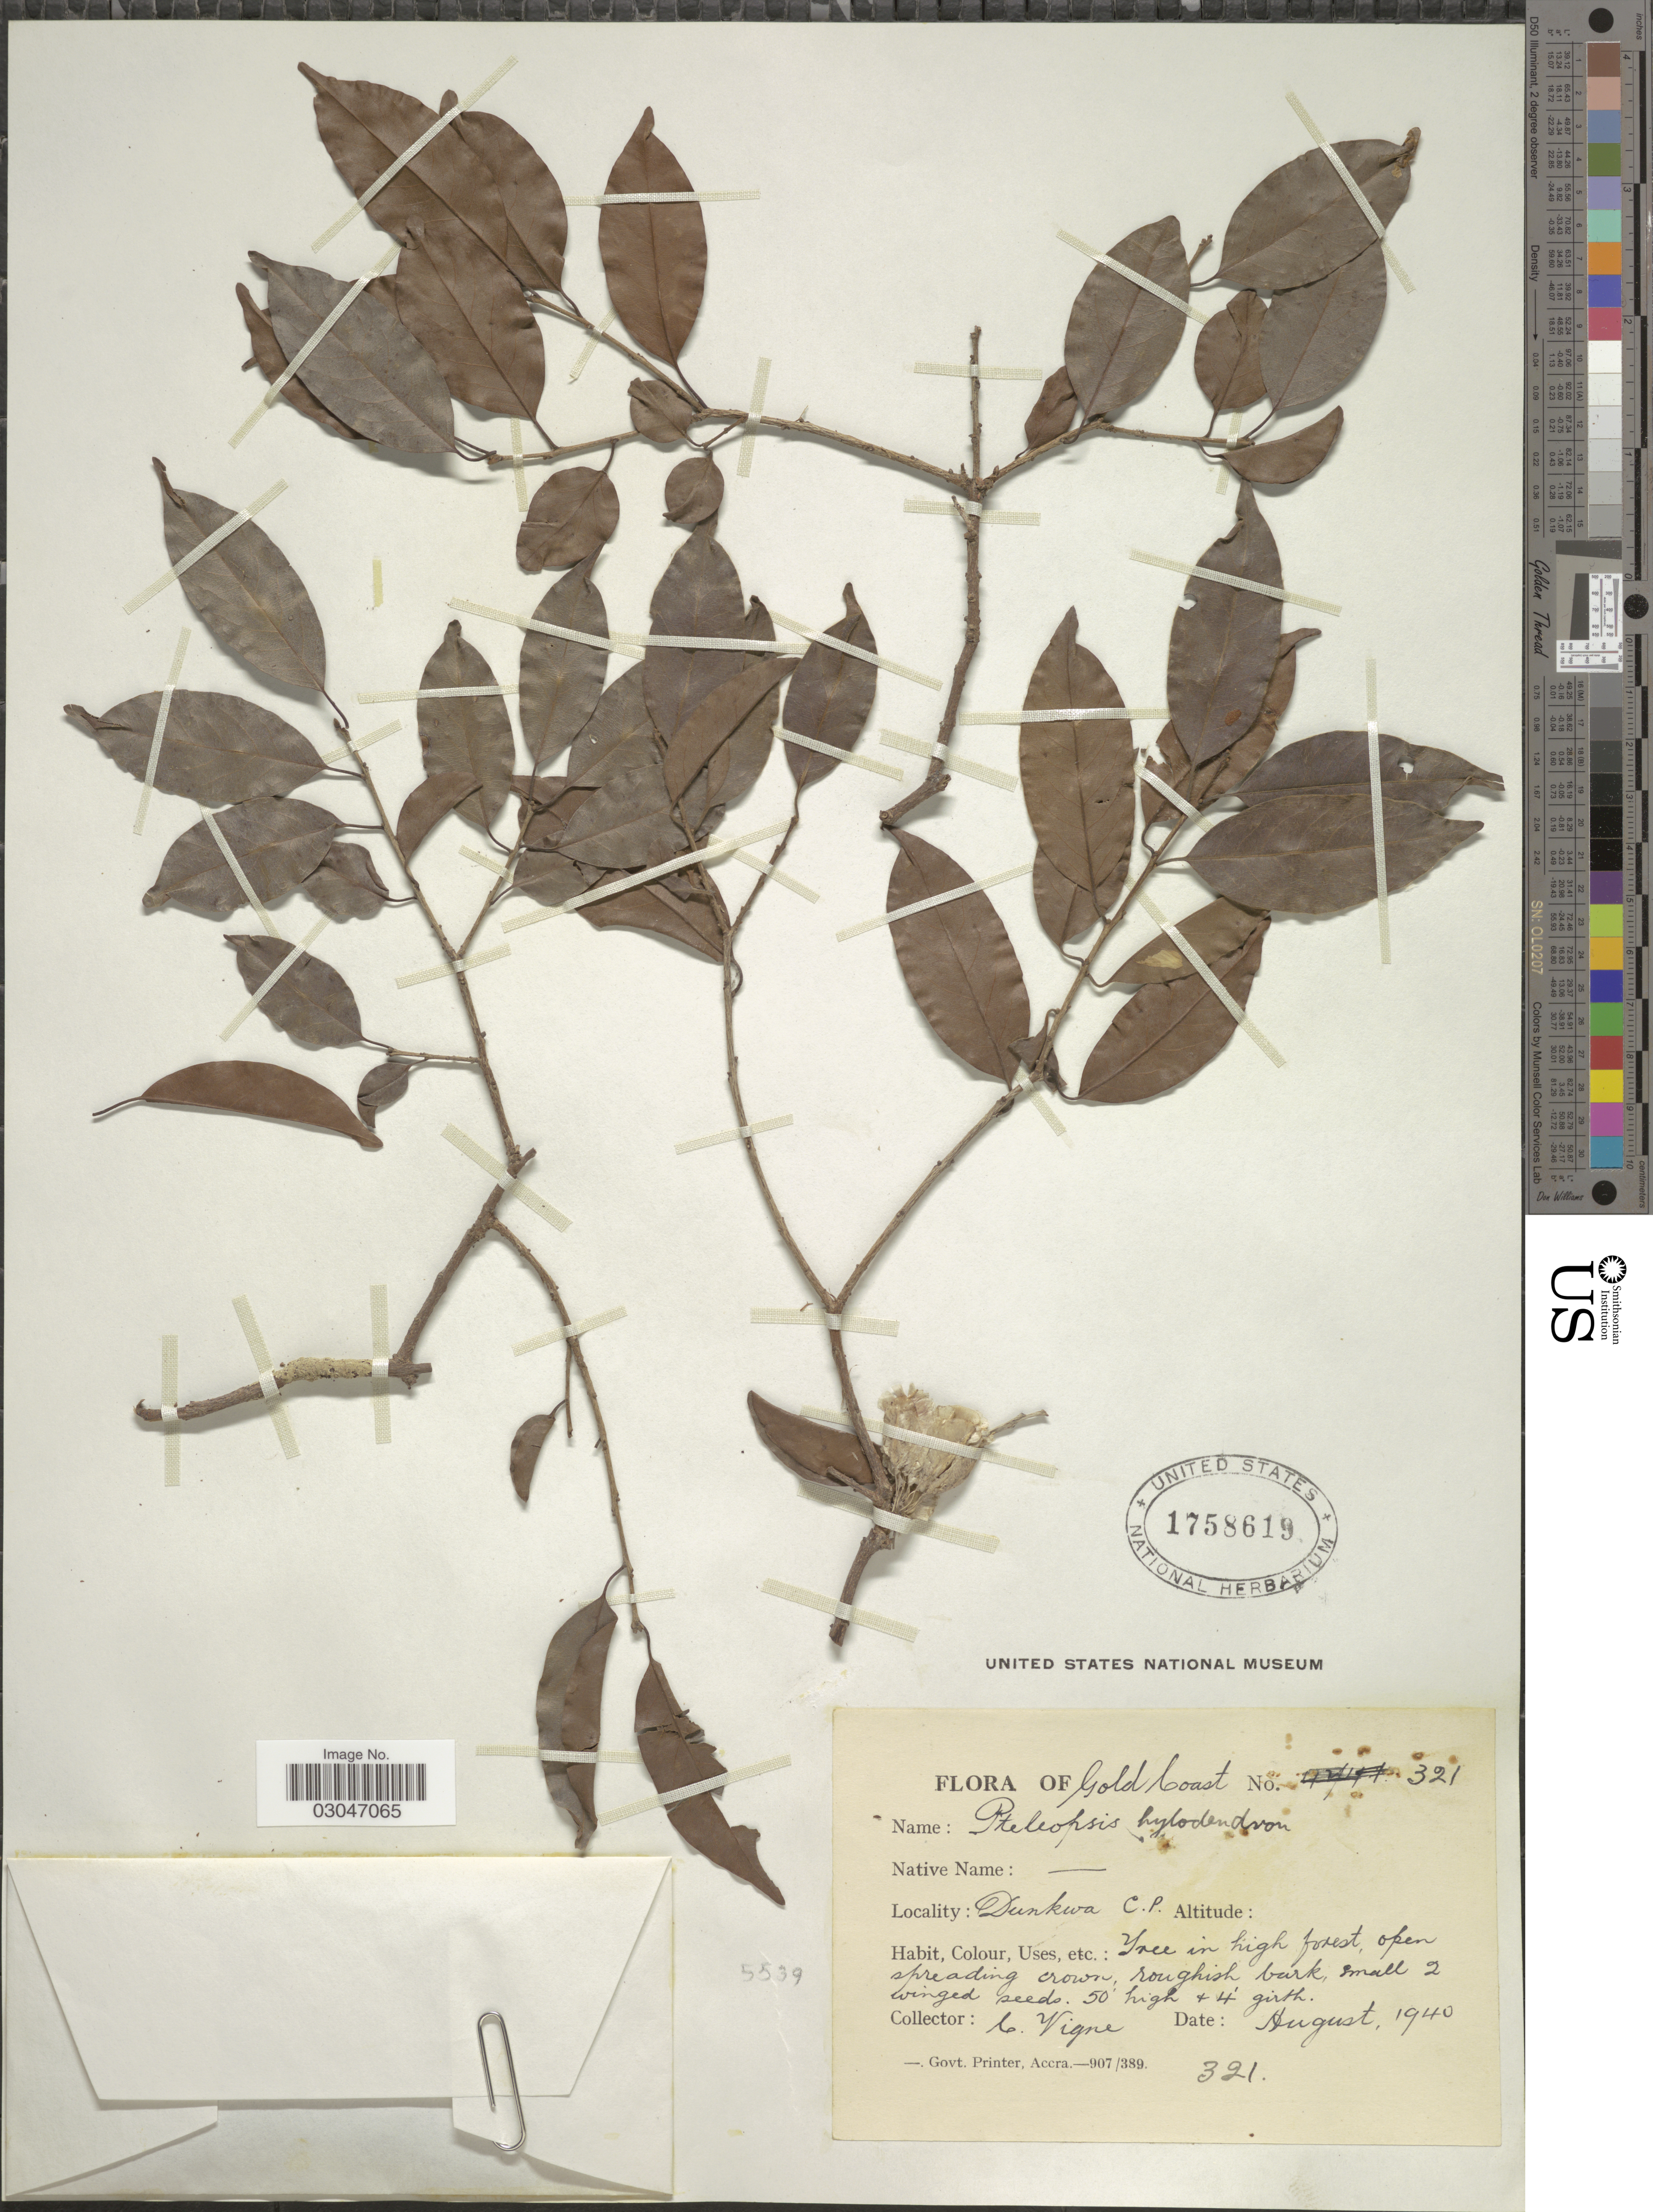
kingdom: Plantae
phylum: Tracheophyta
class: Magnoliopsida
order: Myrtales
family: Combretaceae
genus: Terminalia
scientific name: Terminalia hylodendron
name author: (Mildbr.) Gere & Boatwr.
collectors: C. Vigne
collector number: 321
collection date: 1940-08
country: Ghana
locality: Gold Coast, Dunkwa C. P.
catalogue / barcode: US 1758619